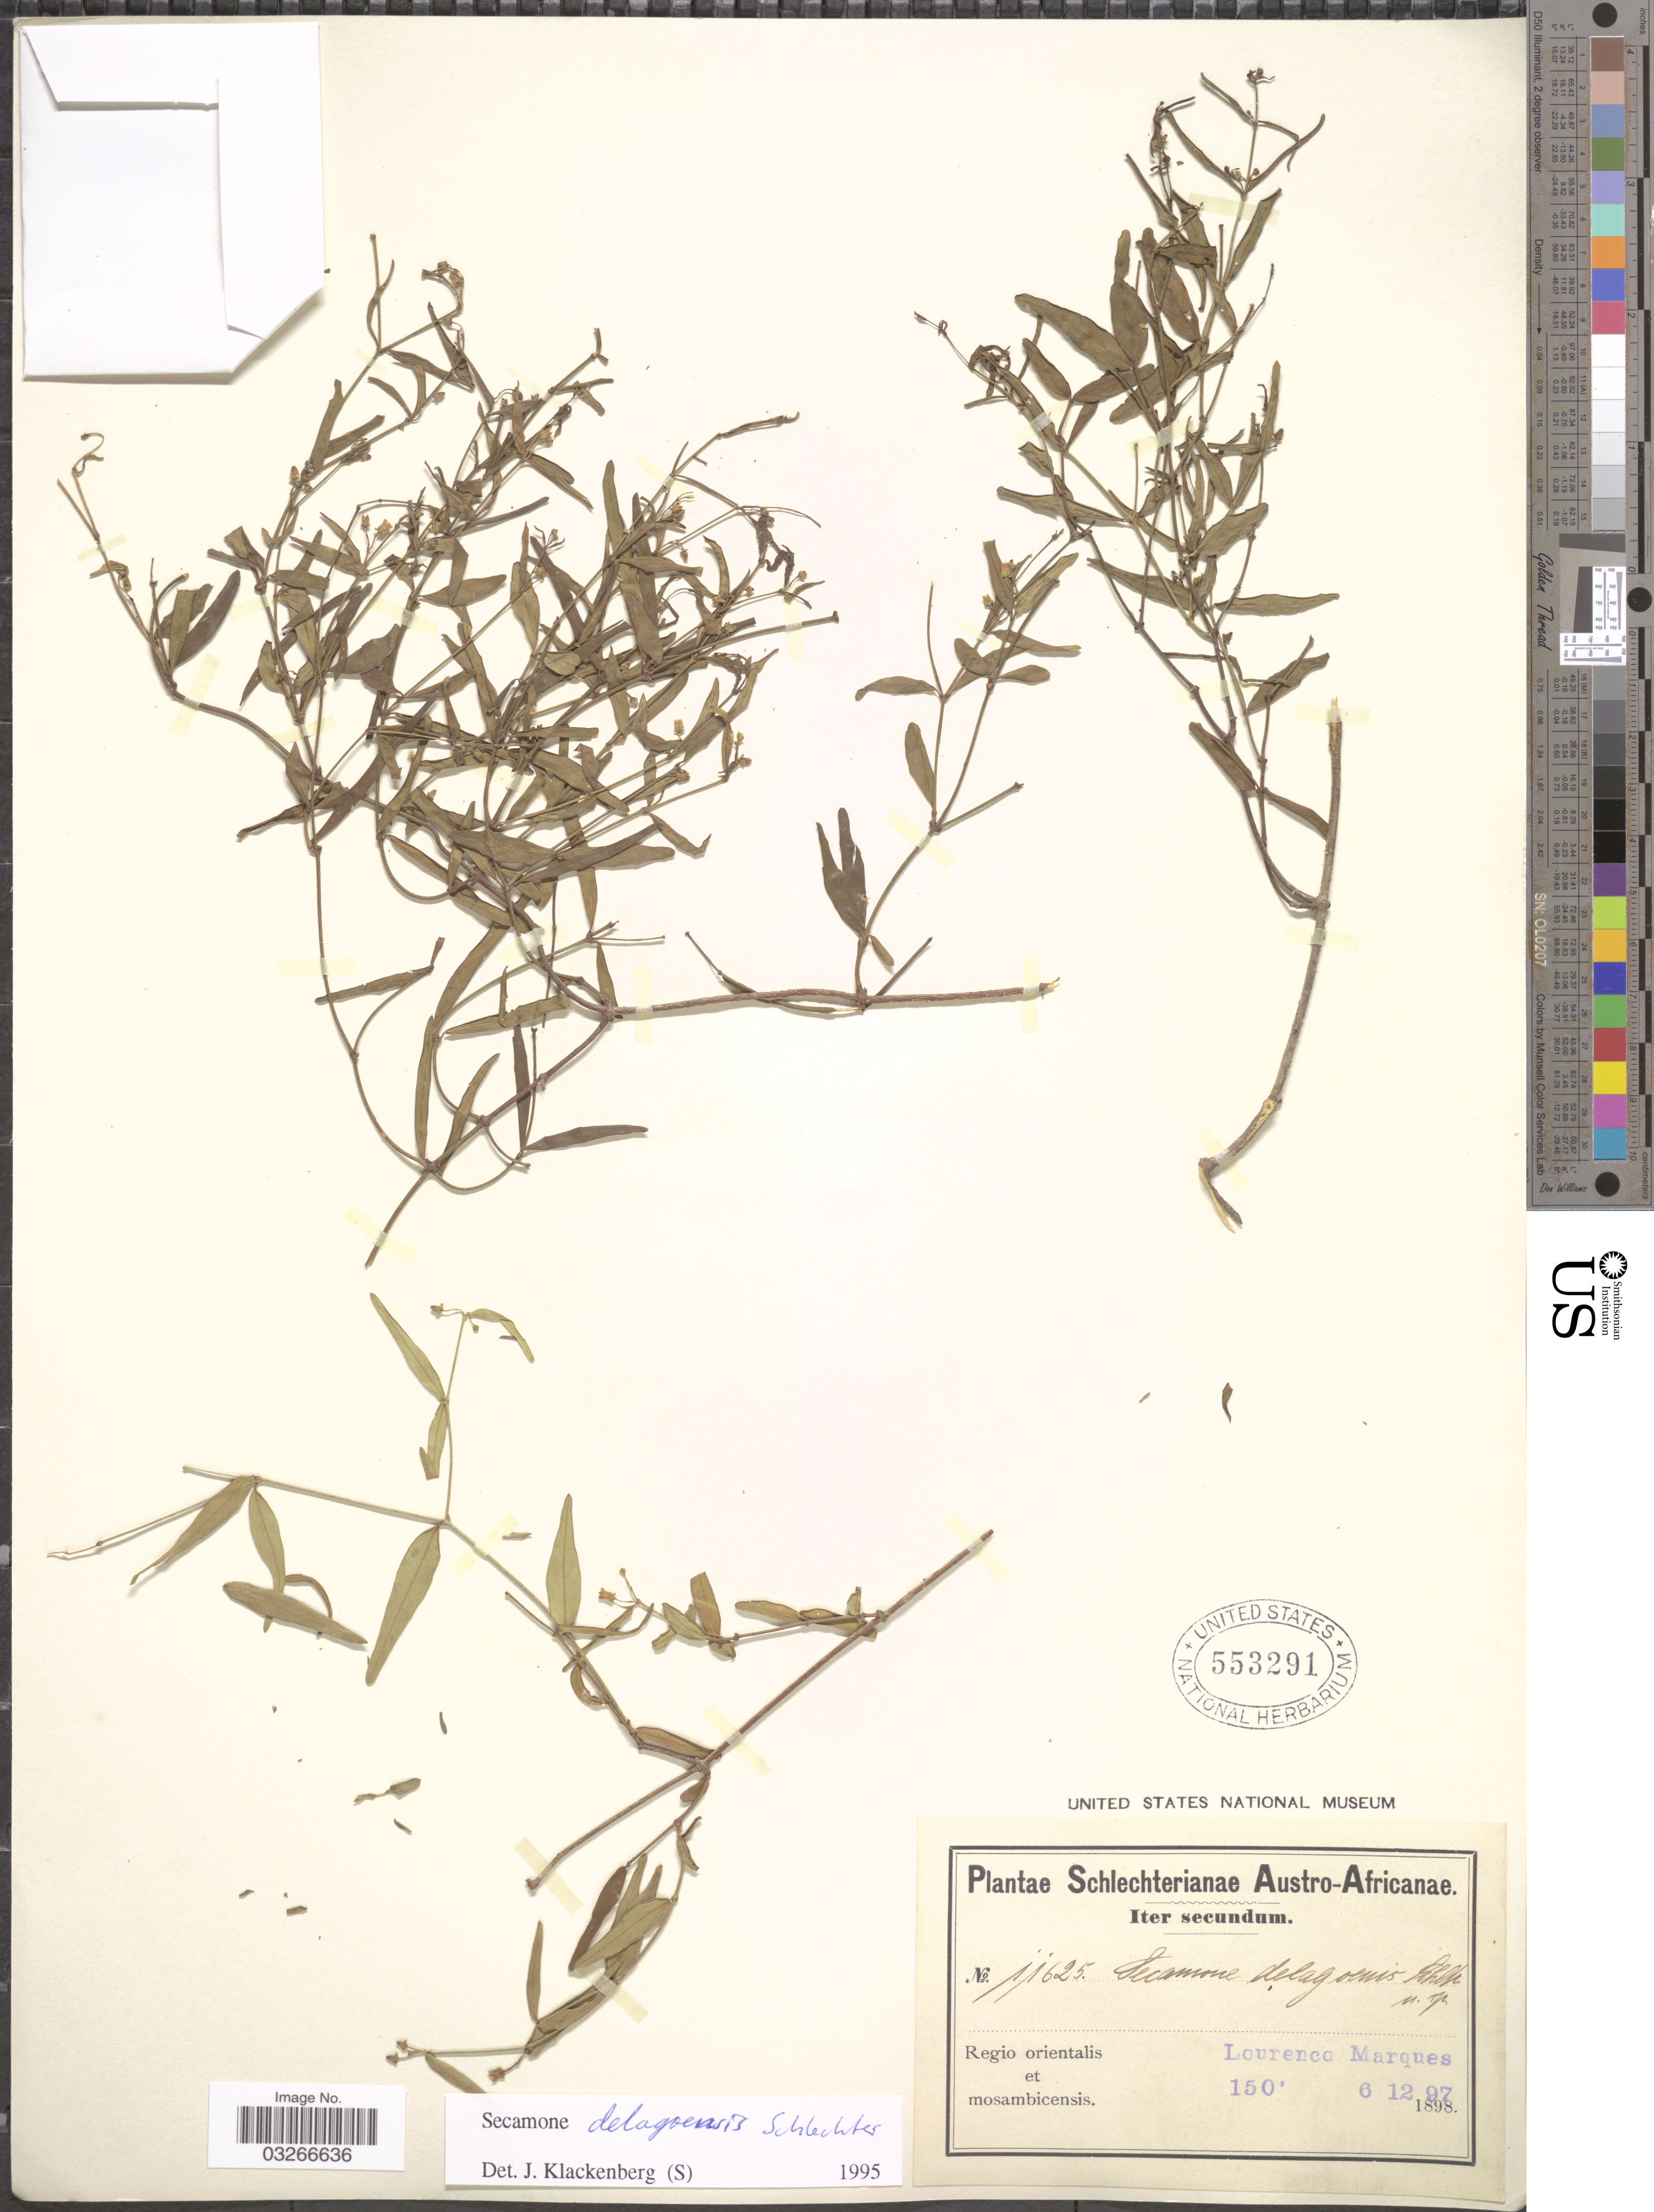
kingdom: Plantae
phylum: Tracheophyta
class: Magnoliopsida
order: Gentianales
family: Apocynaceae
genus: Secamone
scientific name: Secamone delagoensis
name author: Schltr.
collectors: -. Schlecter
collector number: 11625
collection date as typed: Transcribed d/m/y: 6/12/97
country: Mozambique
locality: Austro-Africanae. Regio orientalis et mosambicensis. Lourenco Marques.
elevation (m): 46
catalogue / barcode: US 553291